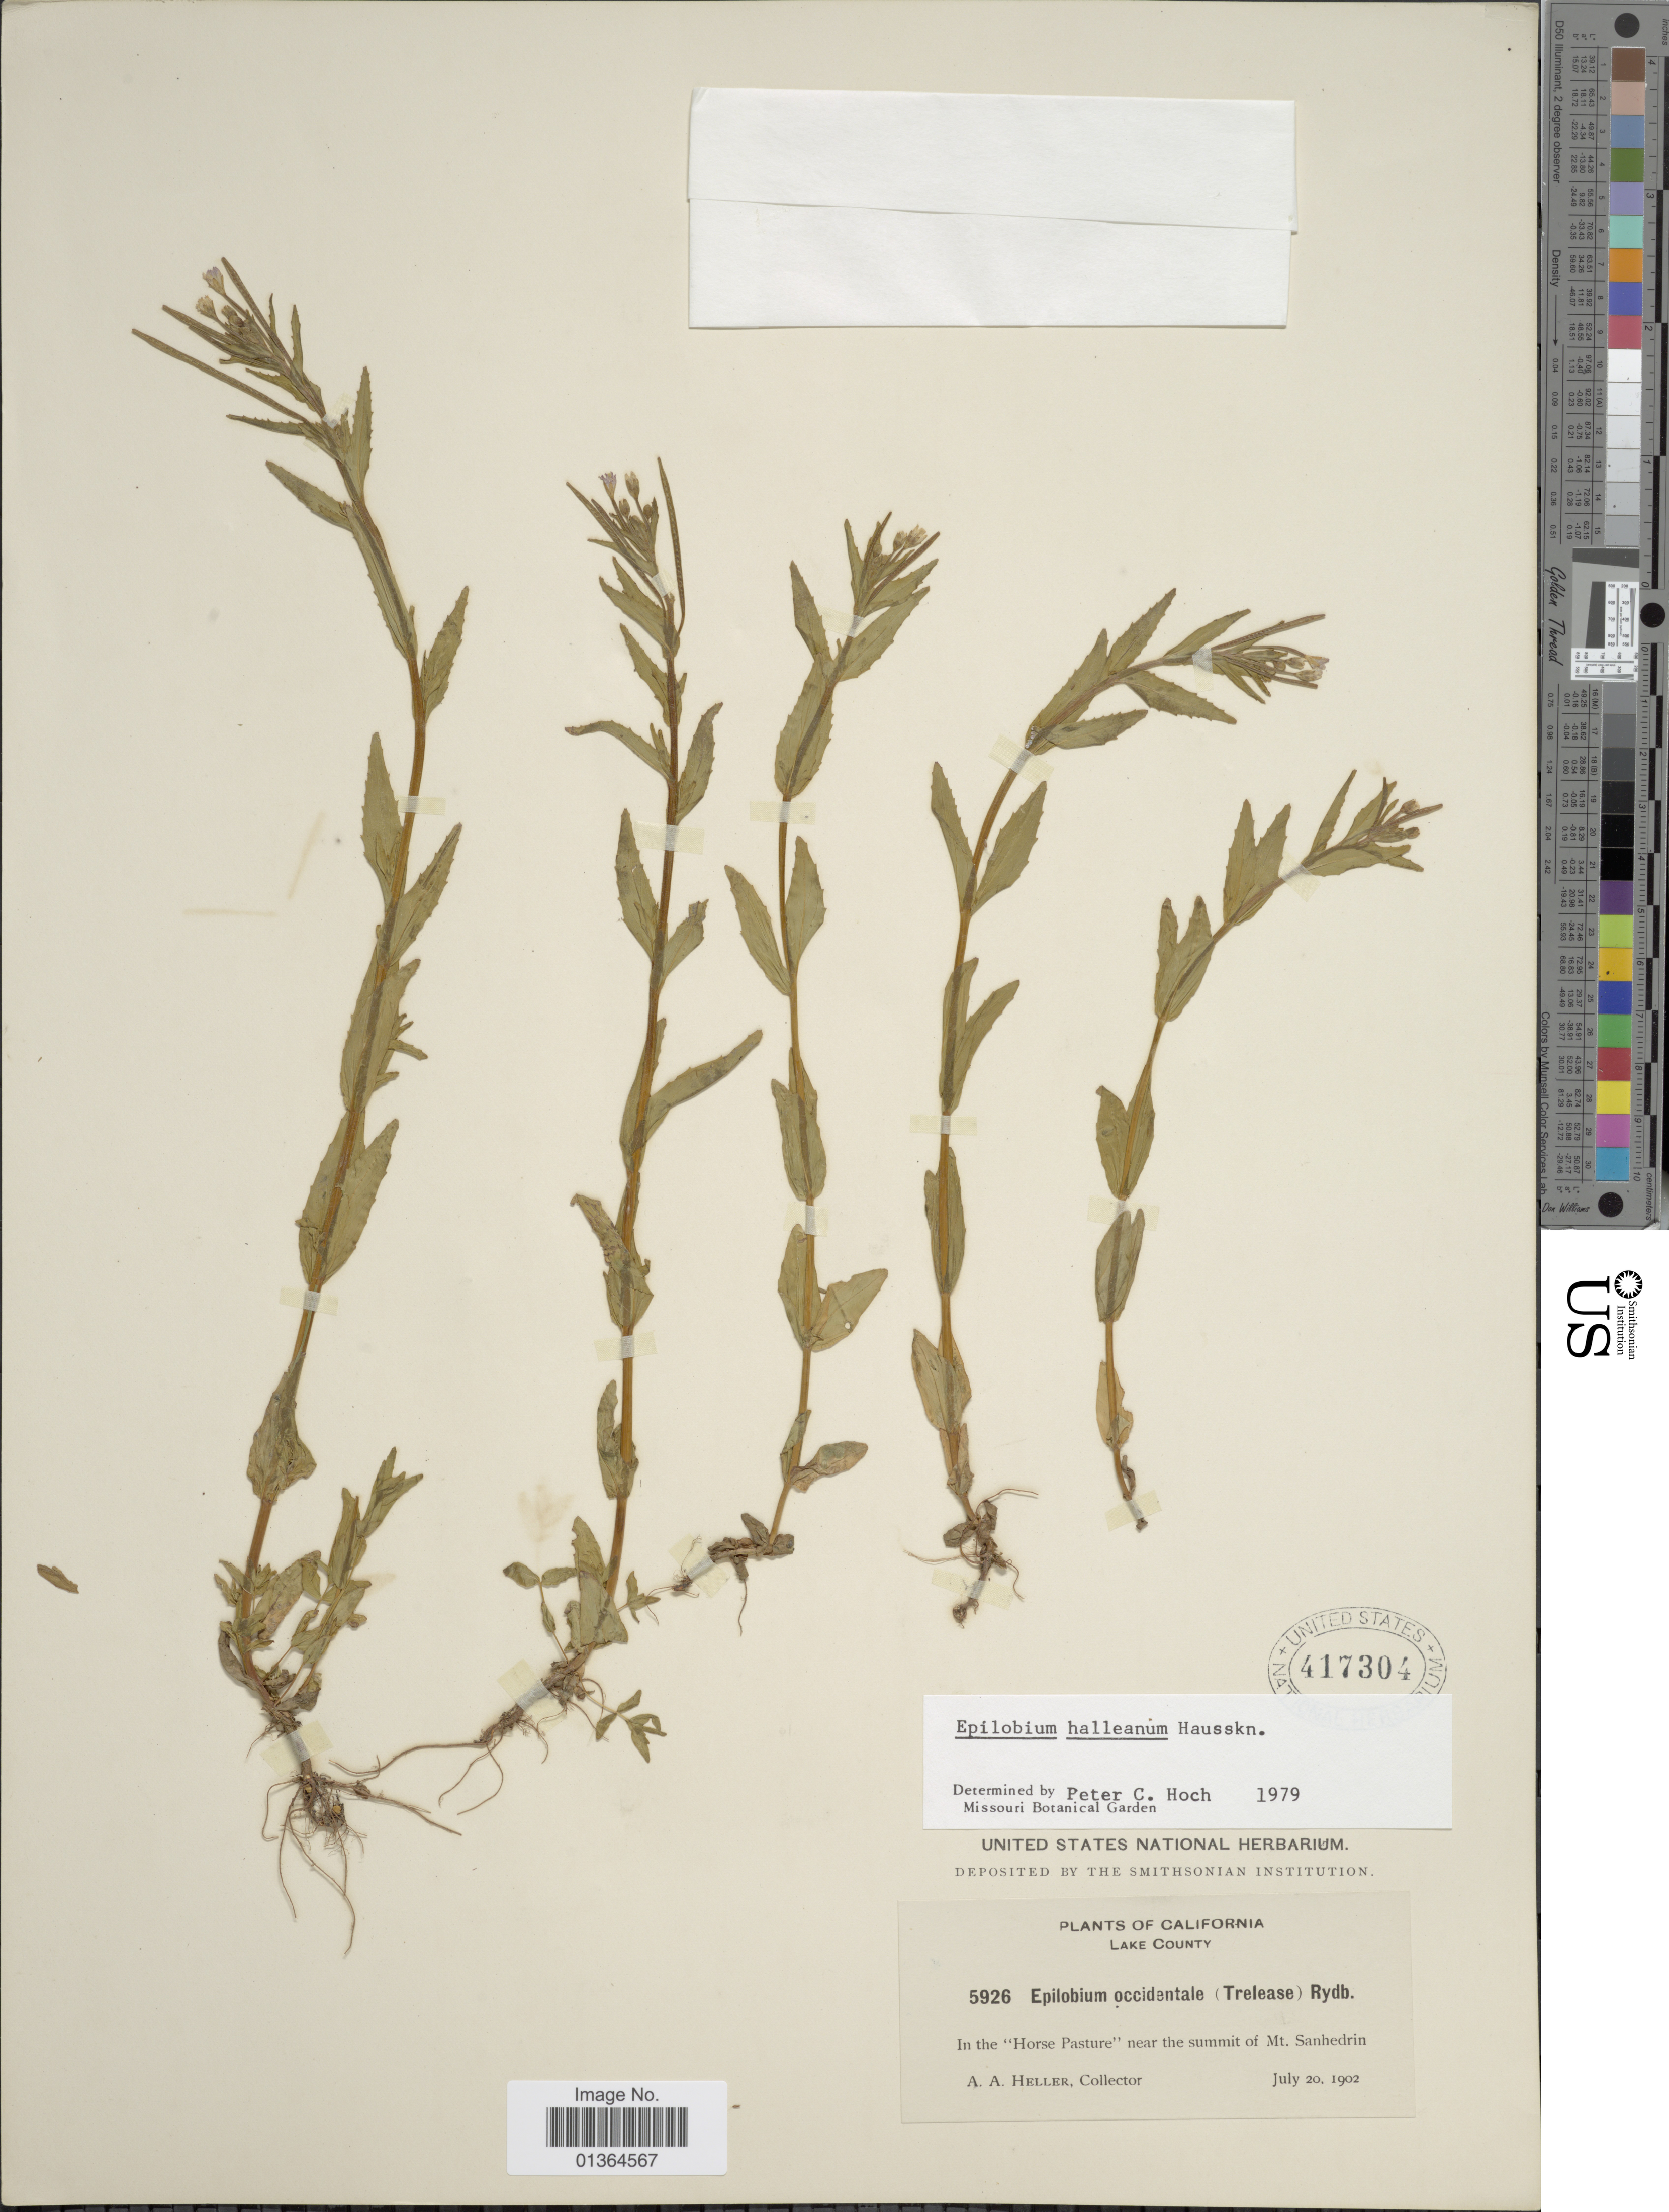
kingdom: Plantae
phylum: Tracheophyta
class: Magnoliopsida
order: Myrtales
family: Onagraceae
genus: Epilobium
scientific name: Epilobium hallianum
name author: Hausskn.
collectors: A. A. Heller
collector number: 5926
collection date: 1902-07-20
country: United States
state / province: California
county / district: Lake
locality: Lake County. In the "Horse Pasture" near the summit of Mt. Sanhedrin.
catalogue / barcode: US 417304